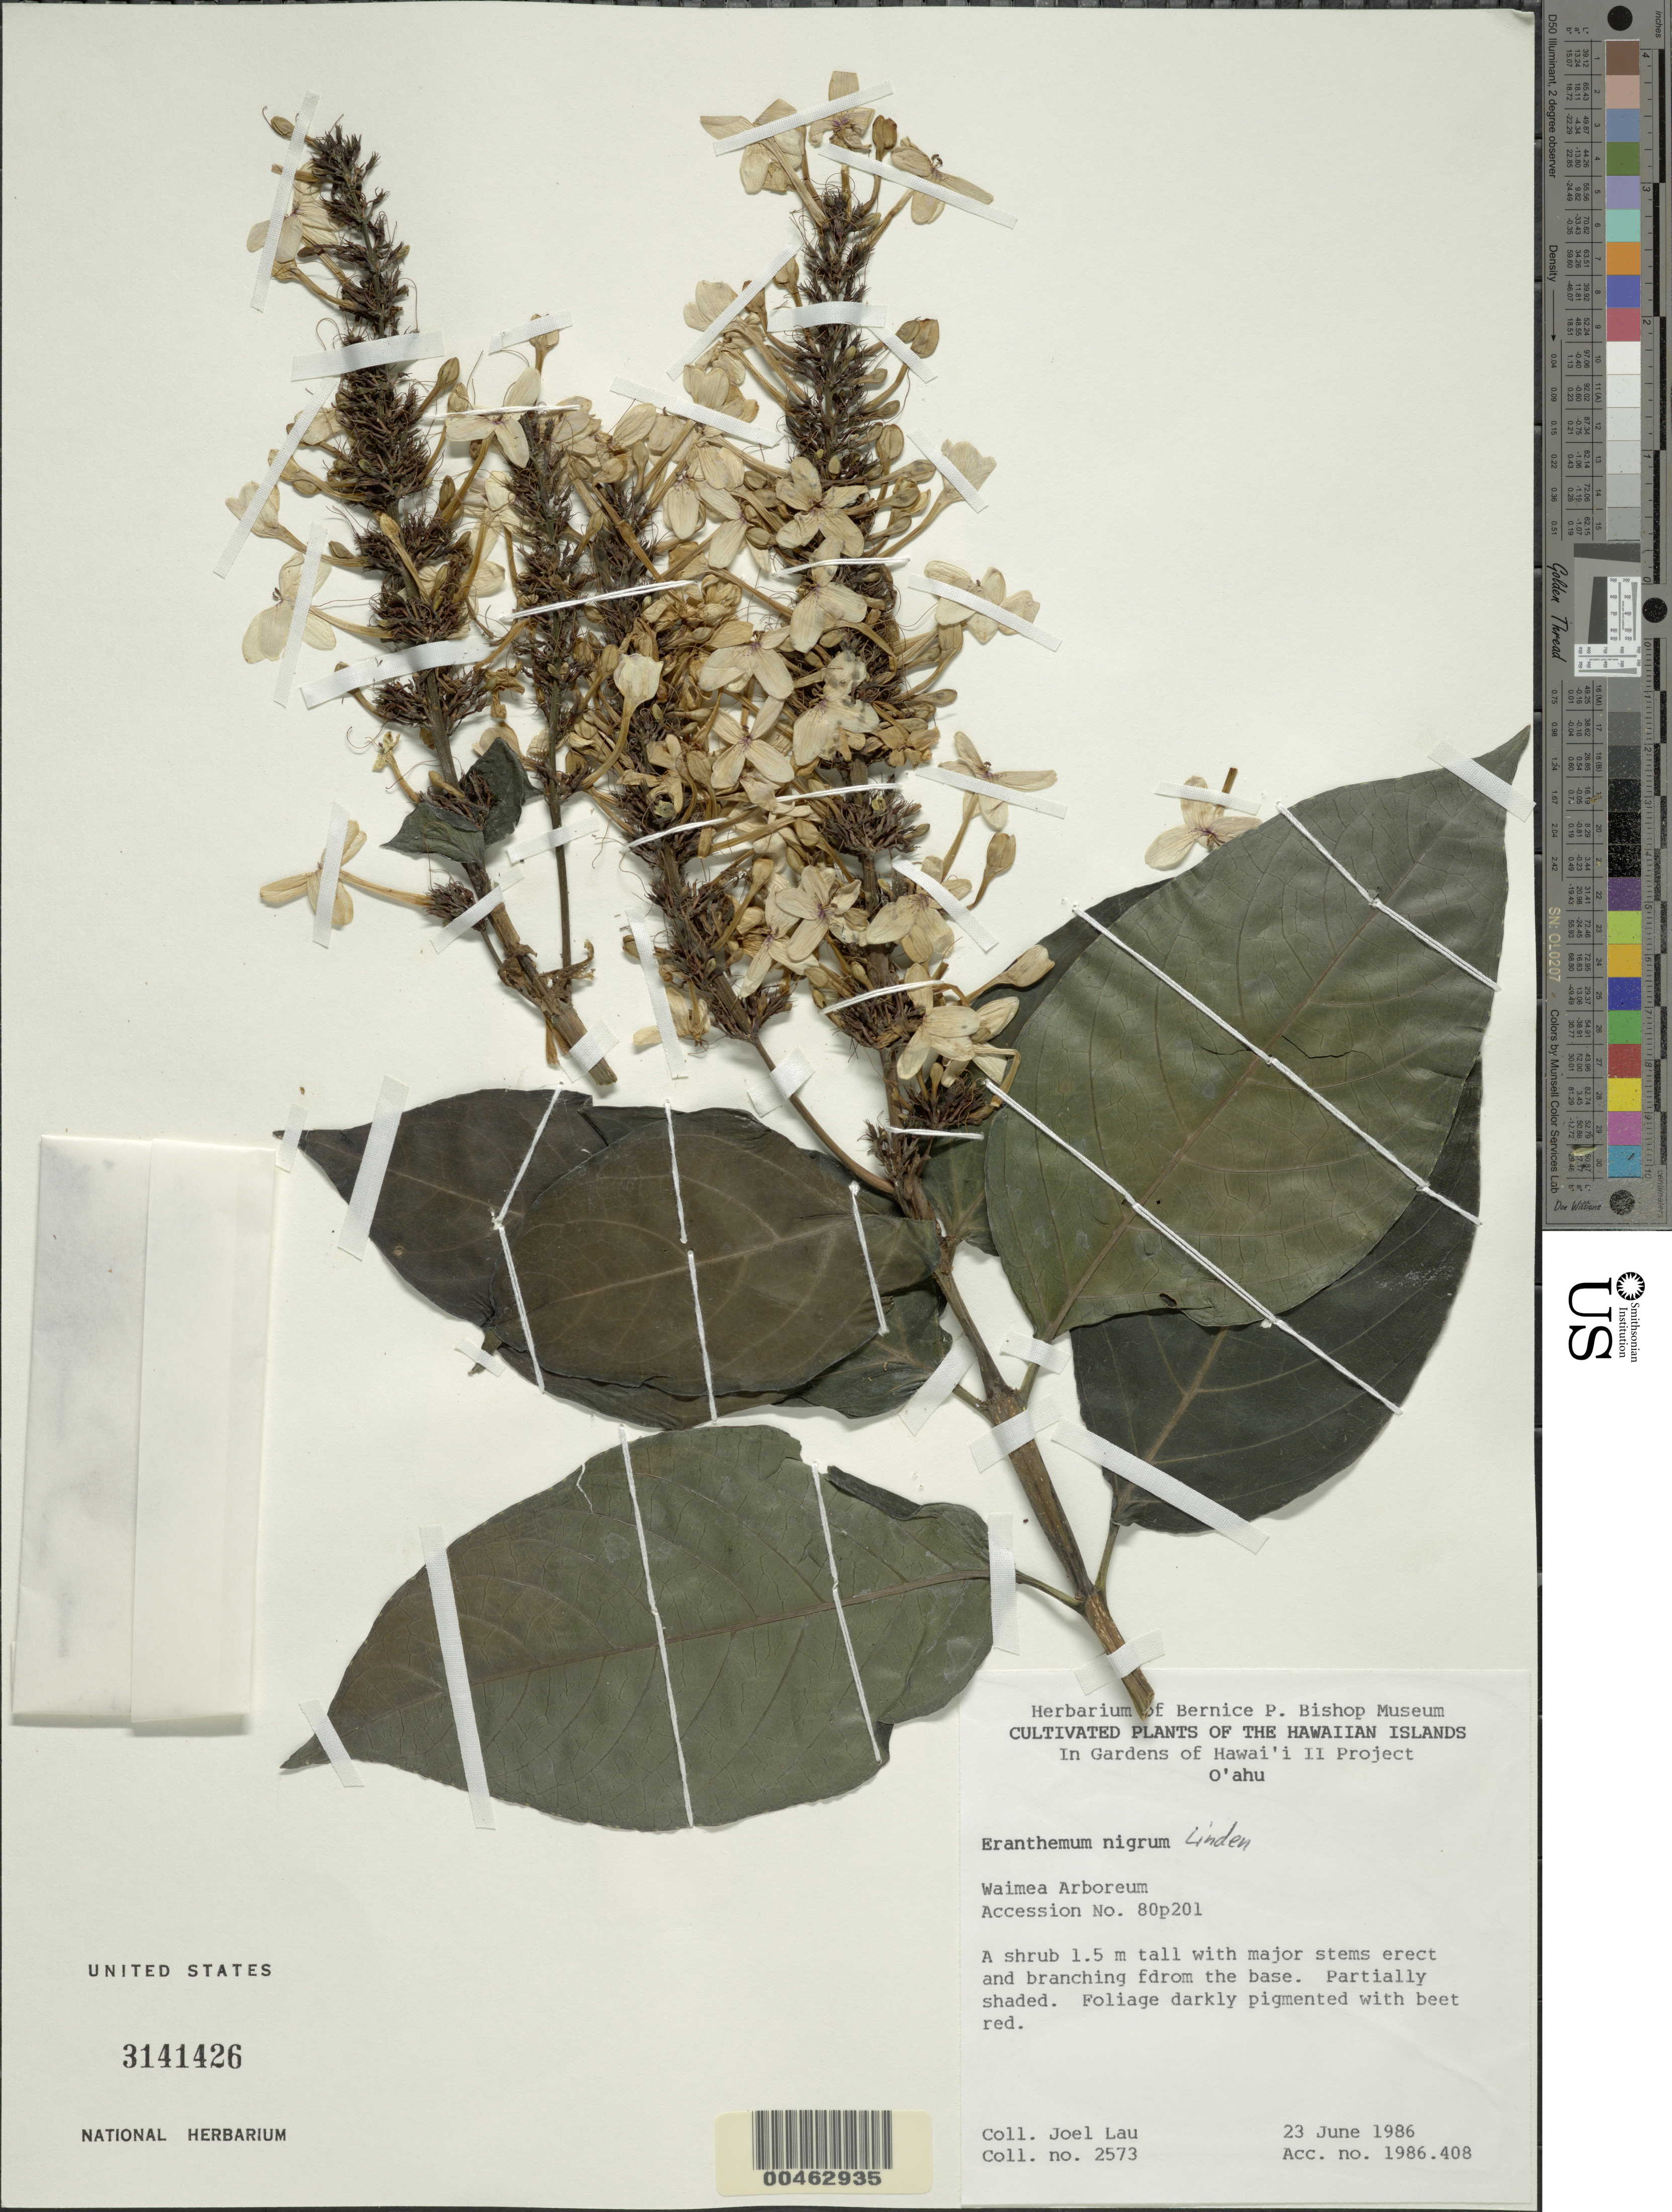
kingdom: Plantae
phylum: Tracheophyta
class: Magnoliopsida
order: Lamiales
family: Acanthaceae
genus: Eranthemum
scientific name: Eranthemum nigrum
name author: Linden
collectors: J. Lau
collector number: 2573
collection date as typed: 23 Jun 1986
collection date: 1986-06-23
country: United States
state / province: Hawaii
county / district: Honolulu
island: Oahu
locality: Waimea Arboreum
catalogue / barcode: US 3141426